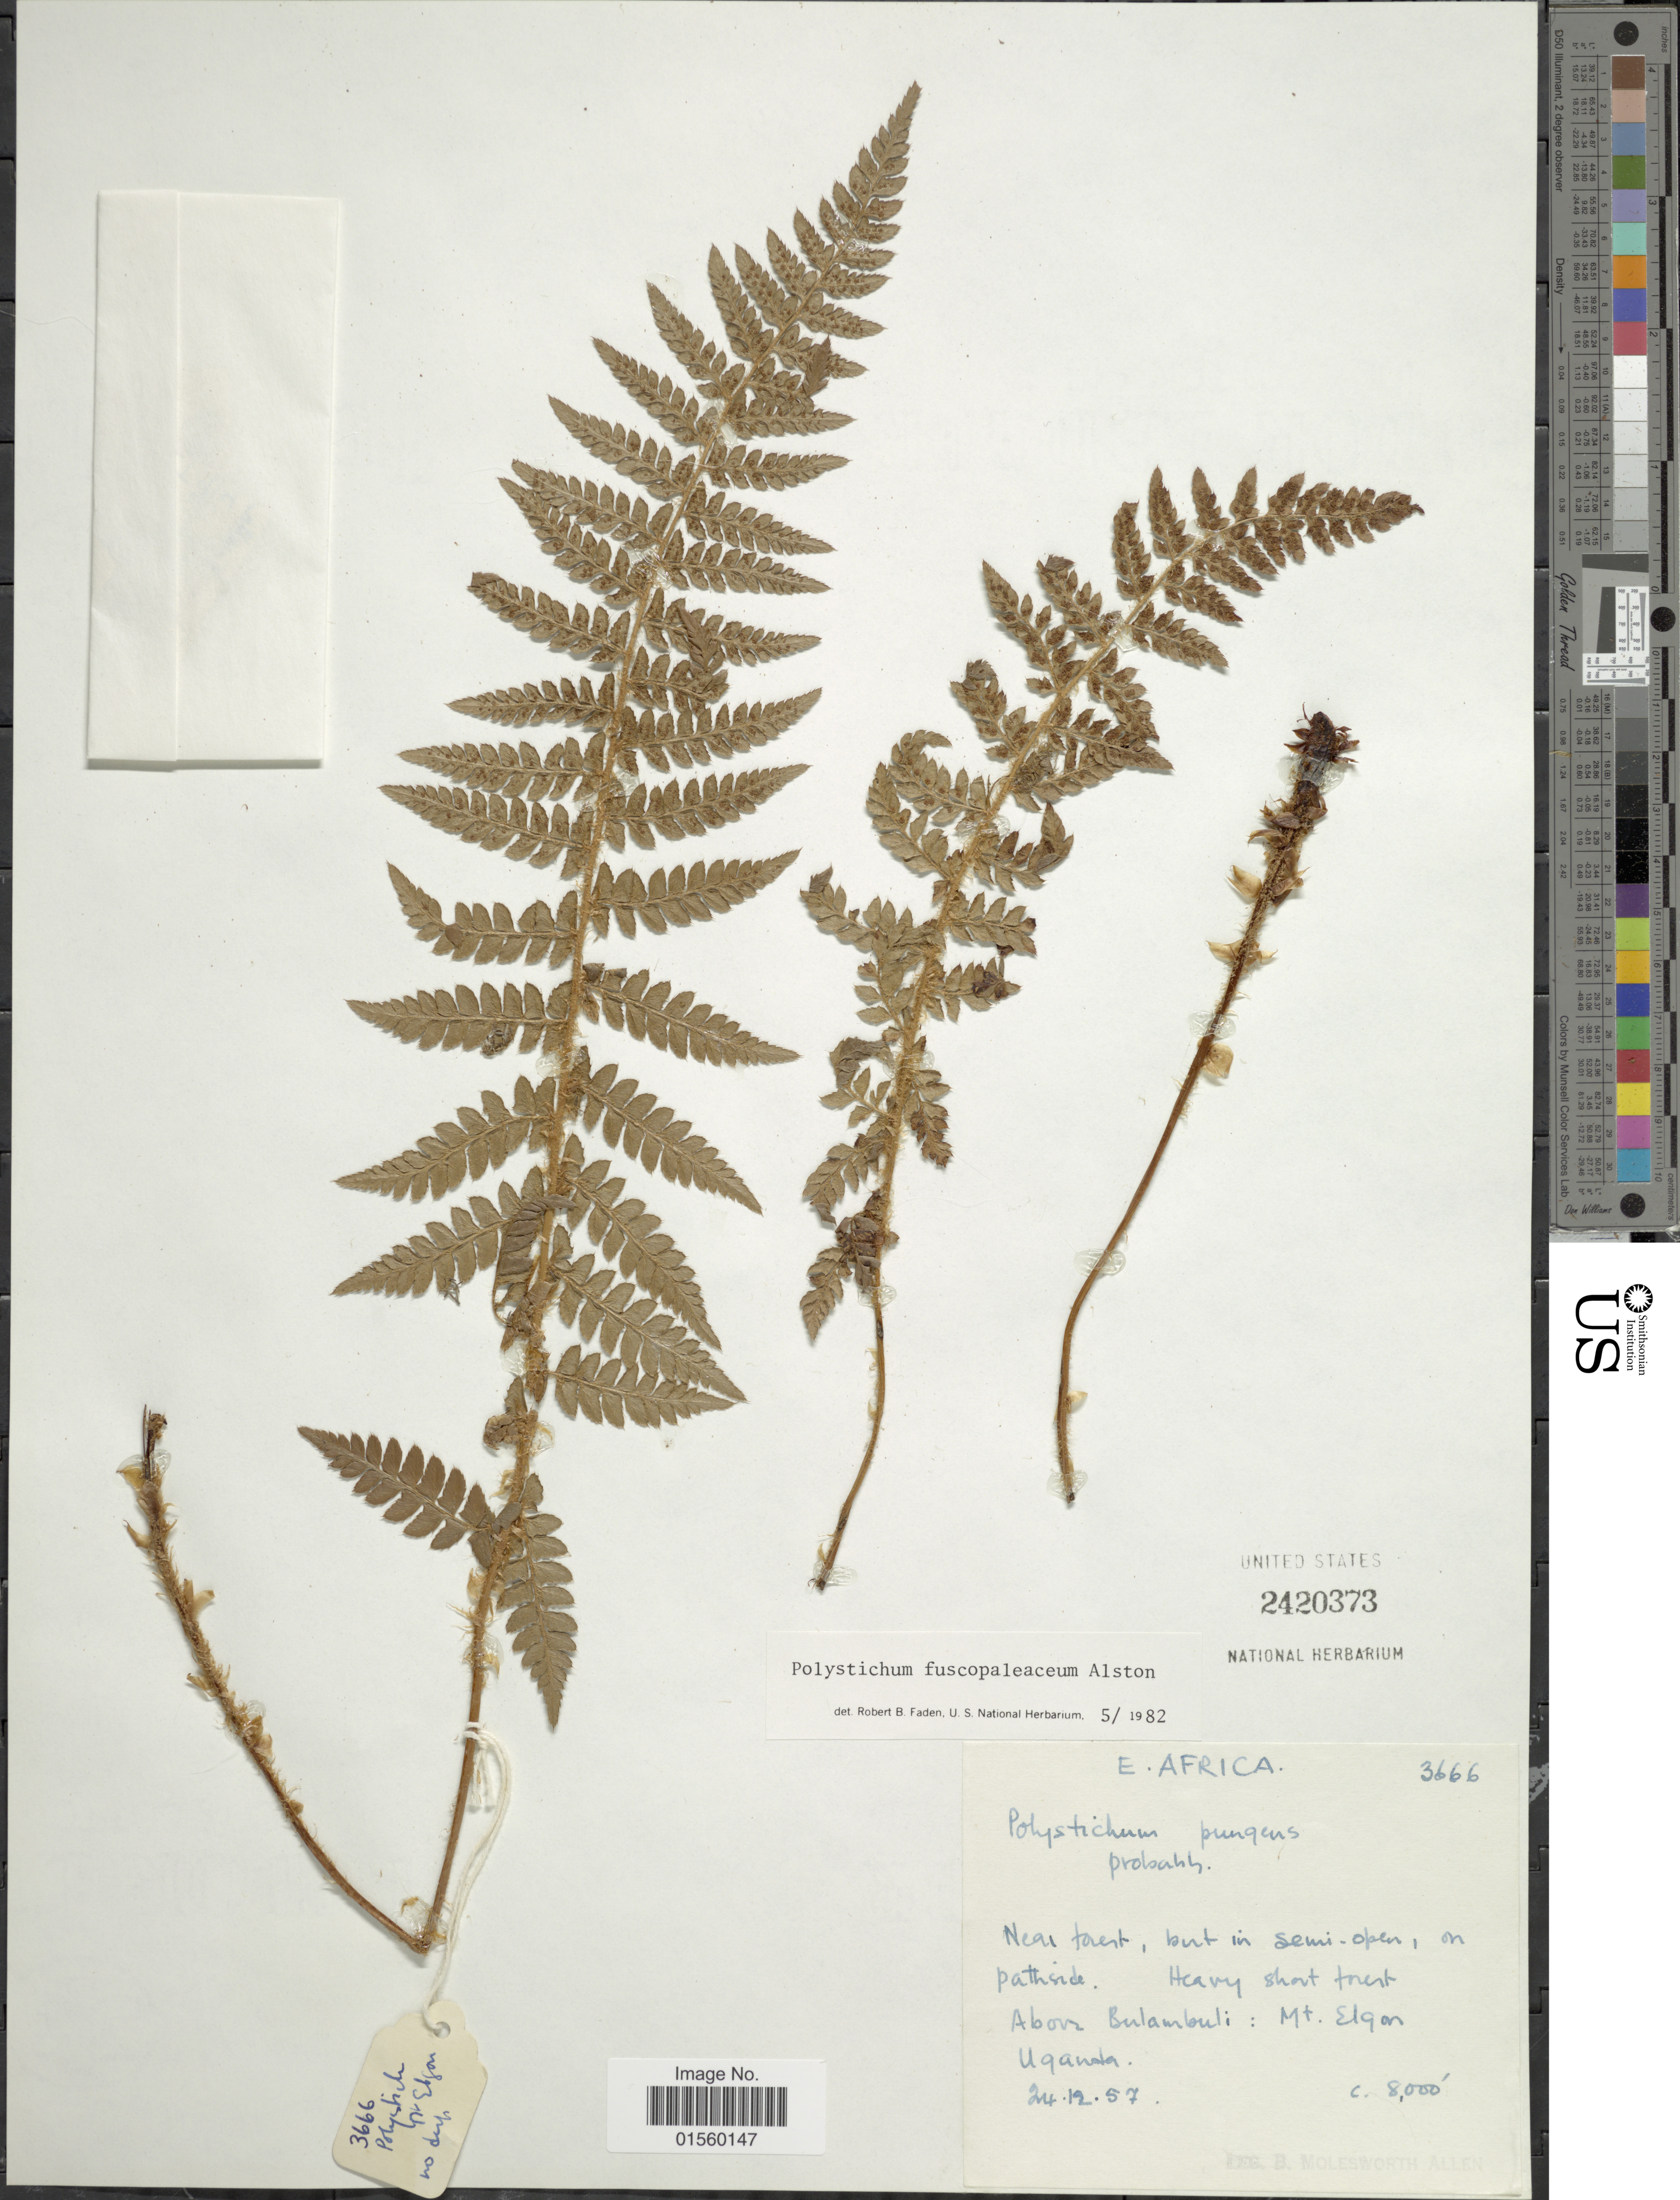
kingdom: Plantae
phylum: Tracheophyta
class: Polypodiopsida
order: Polypodiales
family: Dryopteridaceae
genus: Polystichum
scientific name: Polystichum fuscopaleaceum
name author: Alston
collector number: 3666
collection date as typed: Transcribed d/m/y: 24/12/57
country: Uganda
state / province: Eastern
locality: E. Africa, near forest, but in semi - open, on pathside. Heavy short forest, Above Bulambuli: Mt. Elgon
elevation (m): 2438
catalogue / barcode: US 2420373